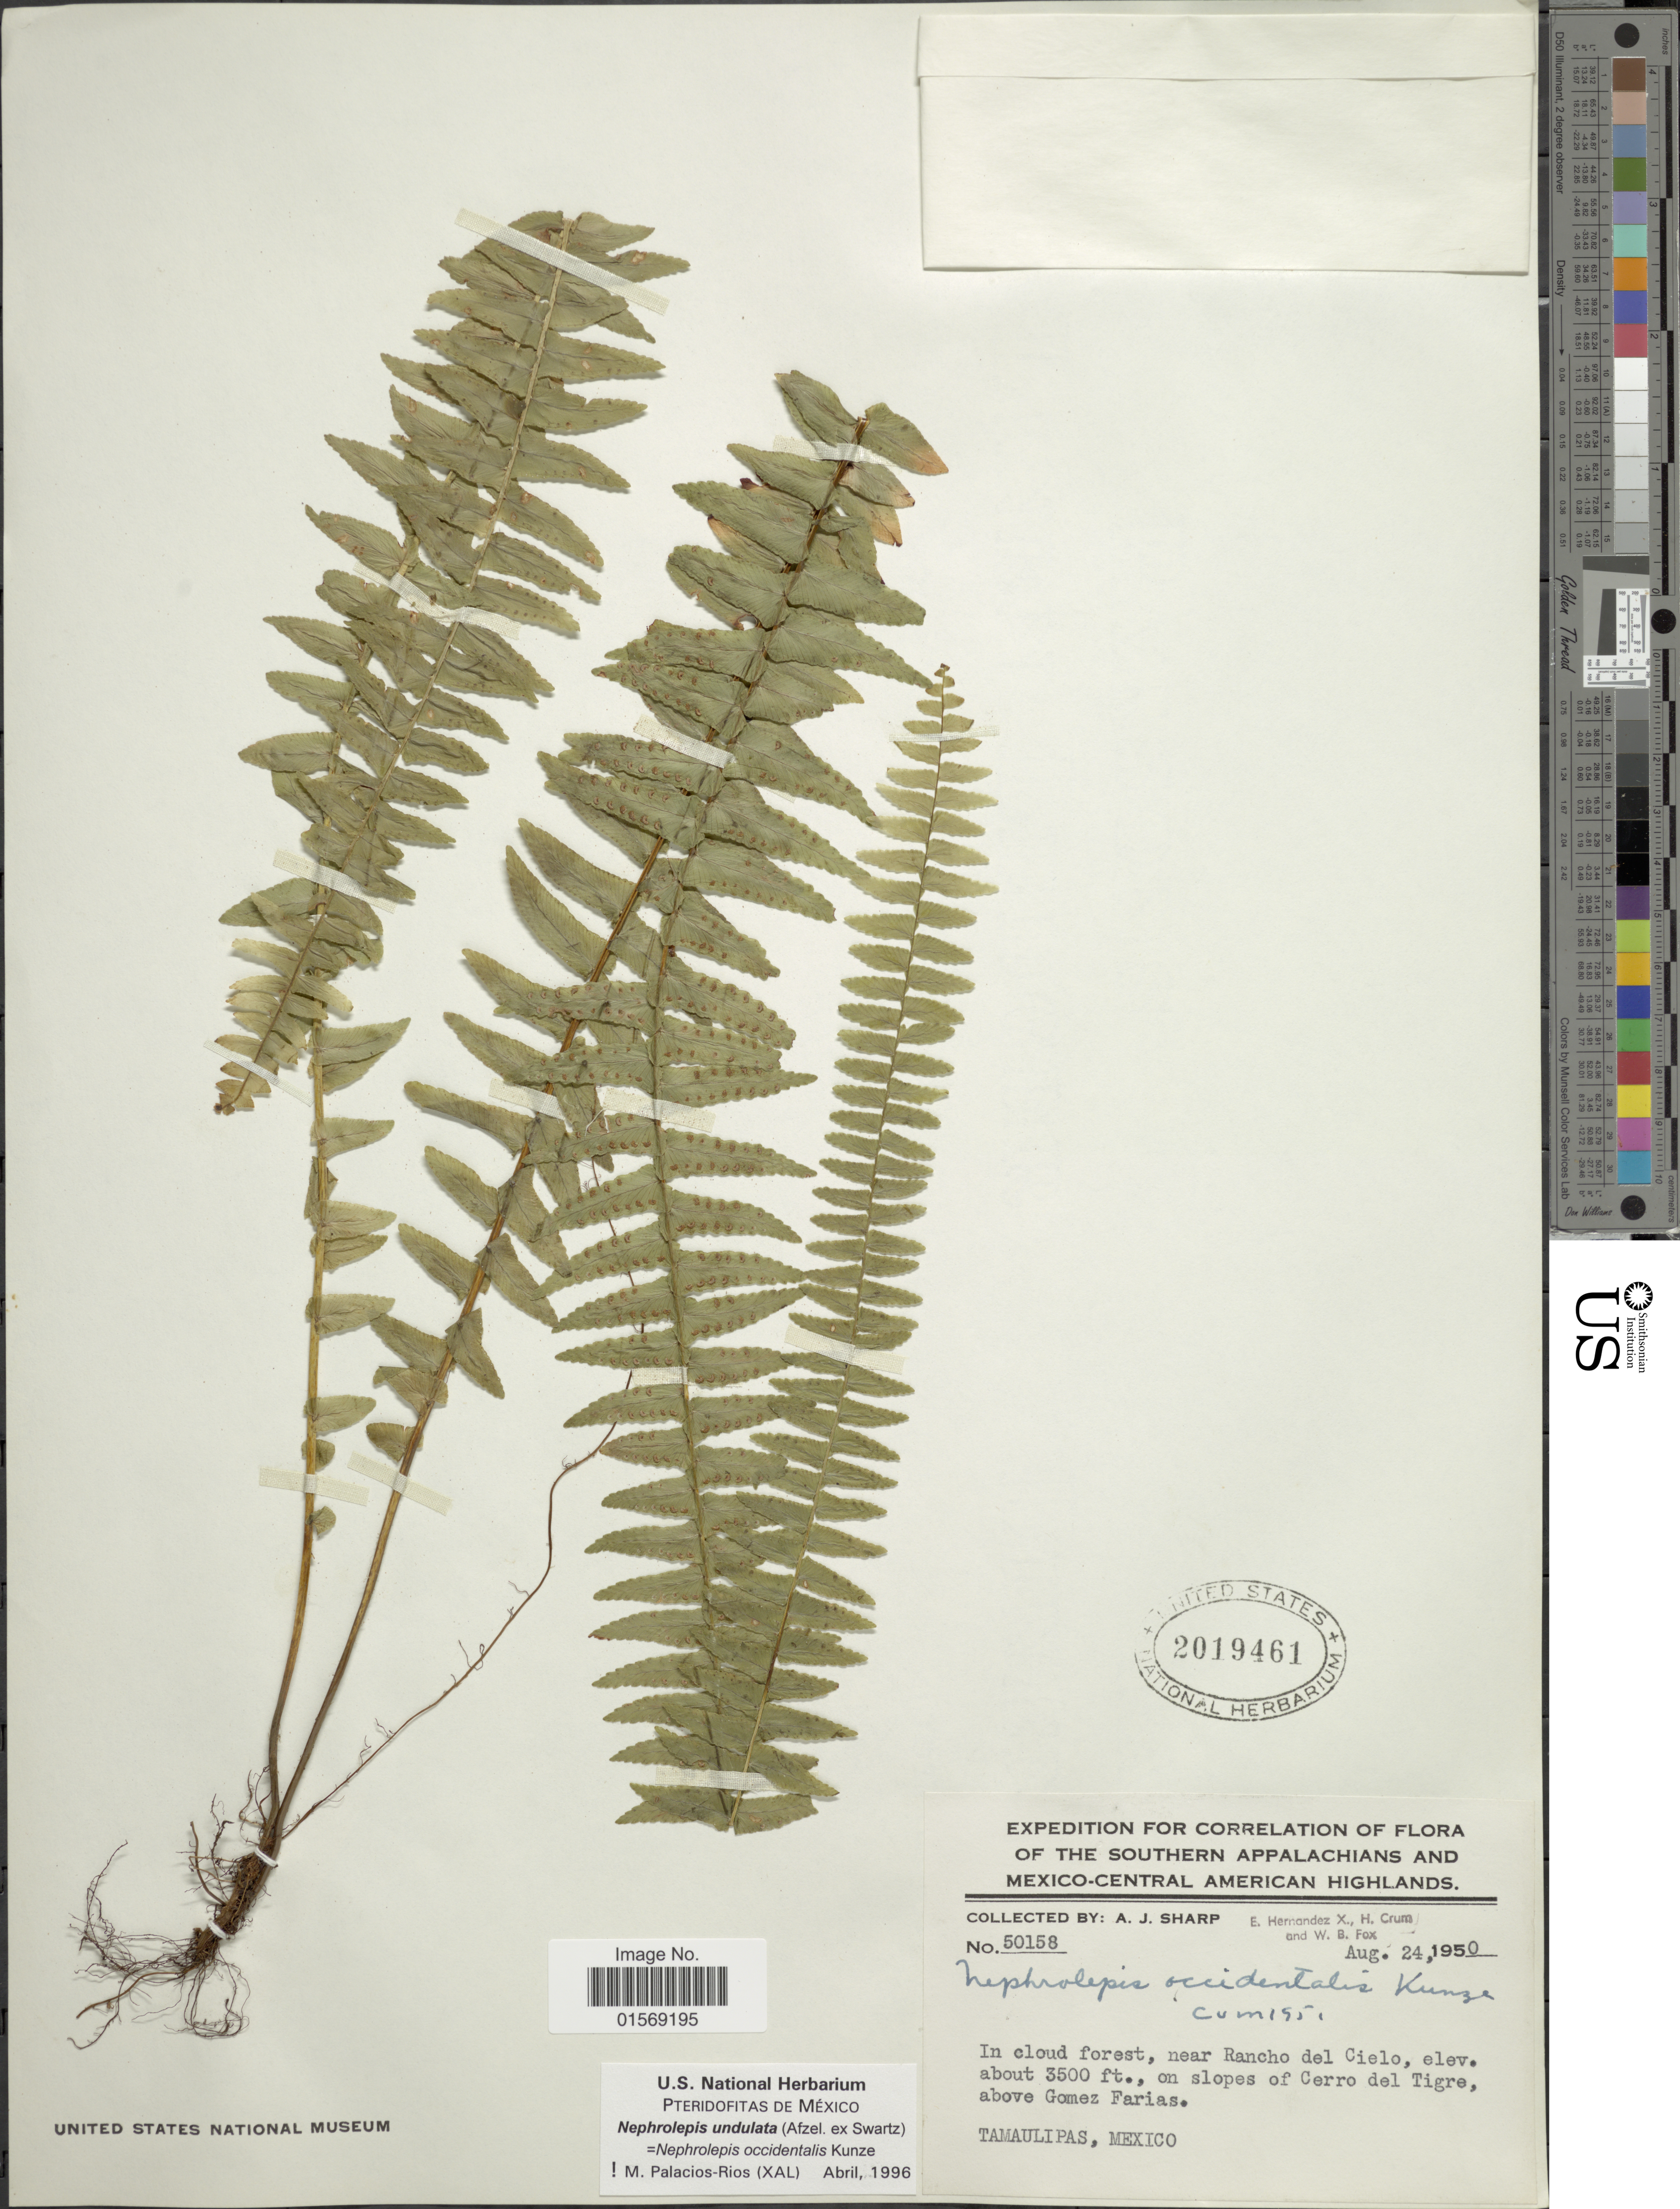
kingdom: Plantae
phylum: Tracheophyta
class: Polypodiopsida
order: Polypodiales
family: Nephrolepidaceae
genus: Nephrolepis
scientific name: Nephrolepis undulata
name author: J. Sm.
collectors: A. J. Sharp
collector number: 50158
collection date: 1950-08-24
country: Mexico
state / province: Tamaulipas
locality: Southern Appalachains and Mexico-Central American Highlands. near Rancho del Cielo. on slopes of Cerro del Tigre above Gomez Farias.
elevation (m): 1067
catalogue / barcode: US 2019461